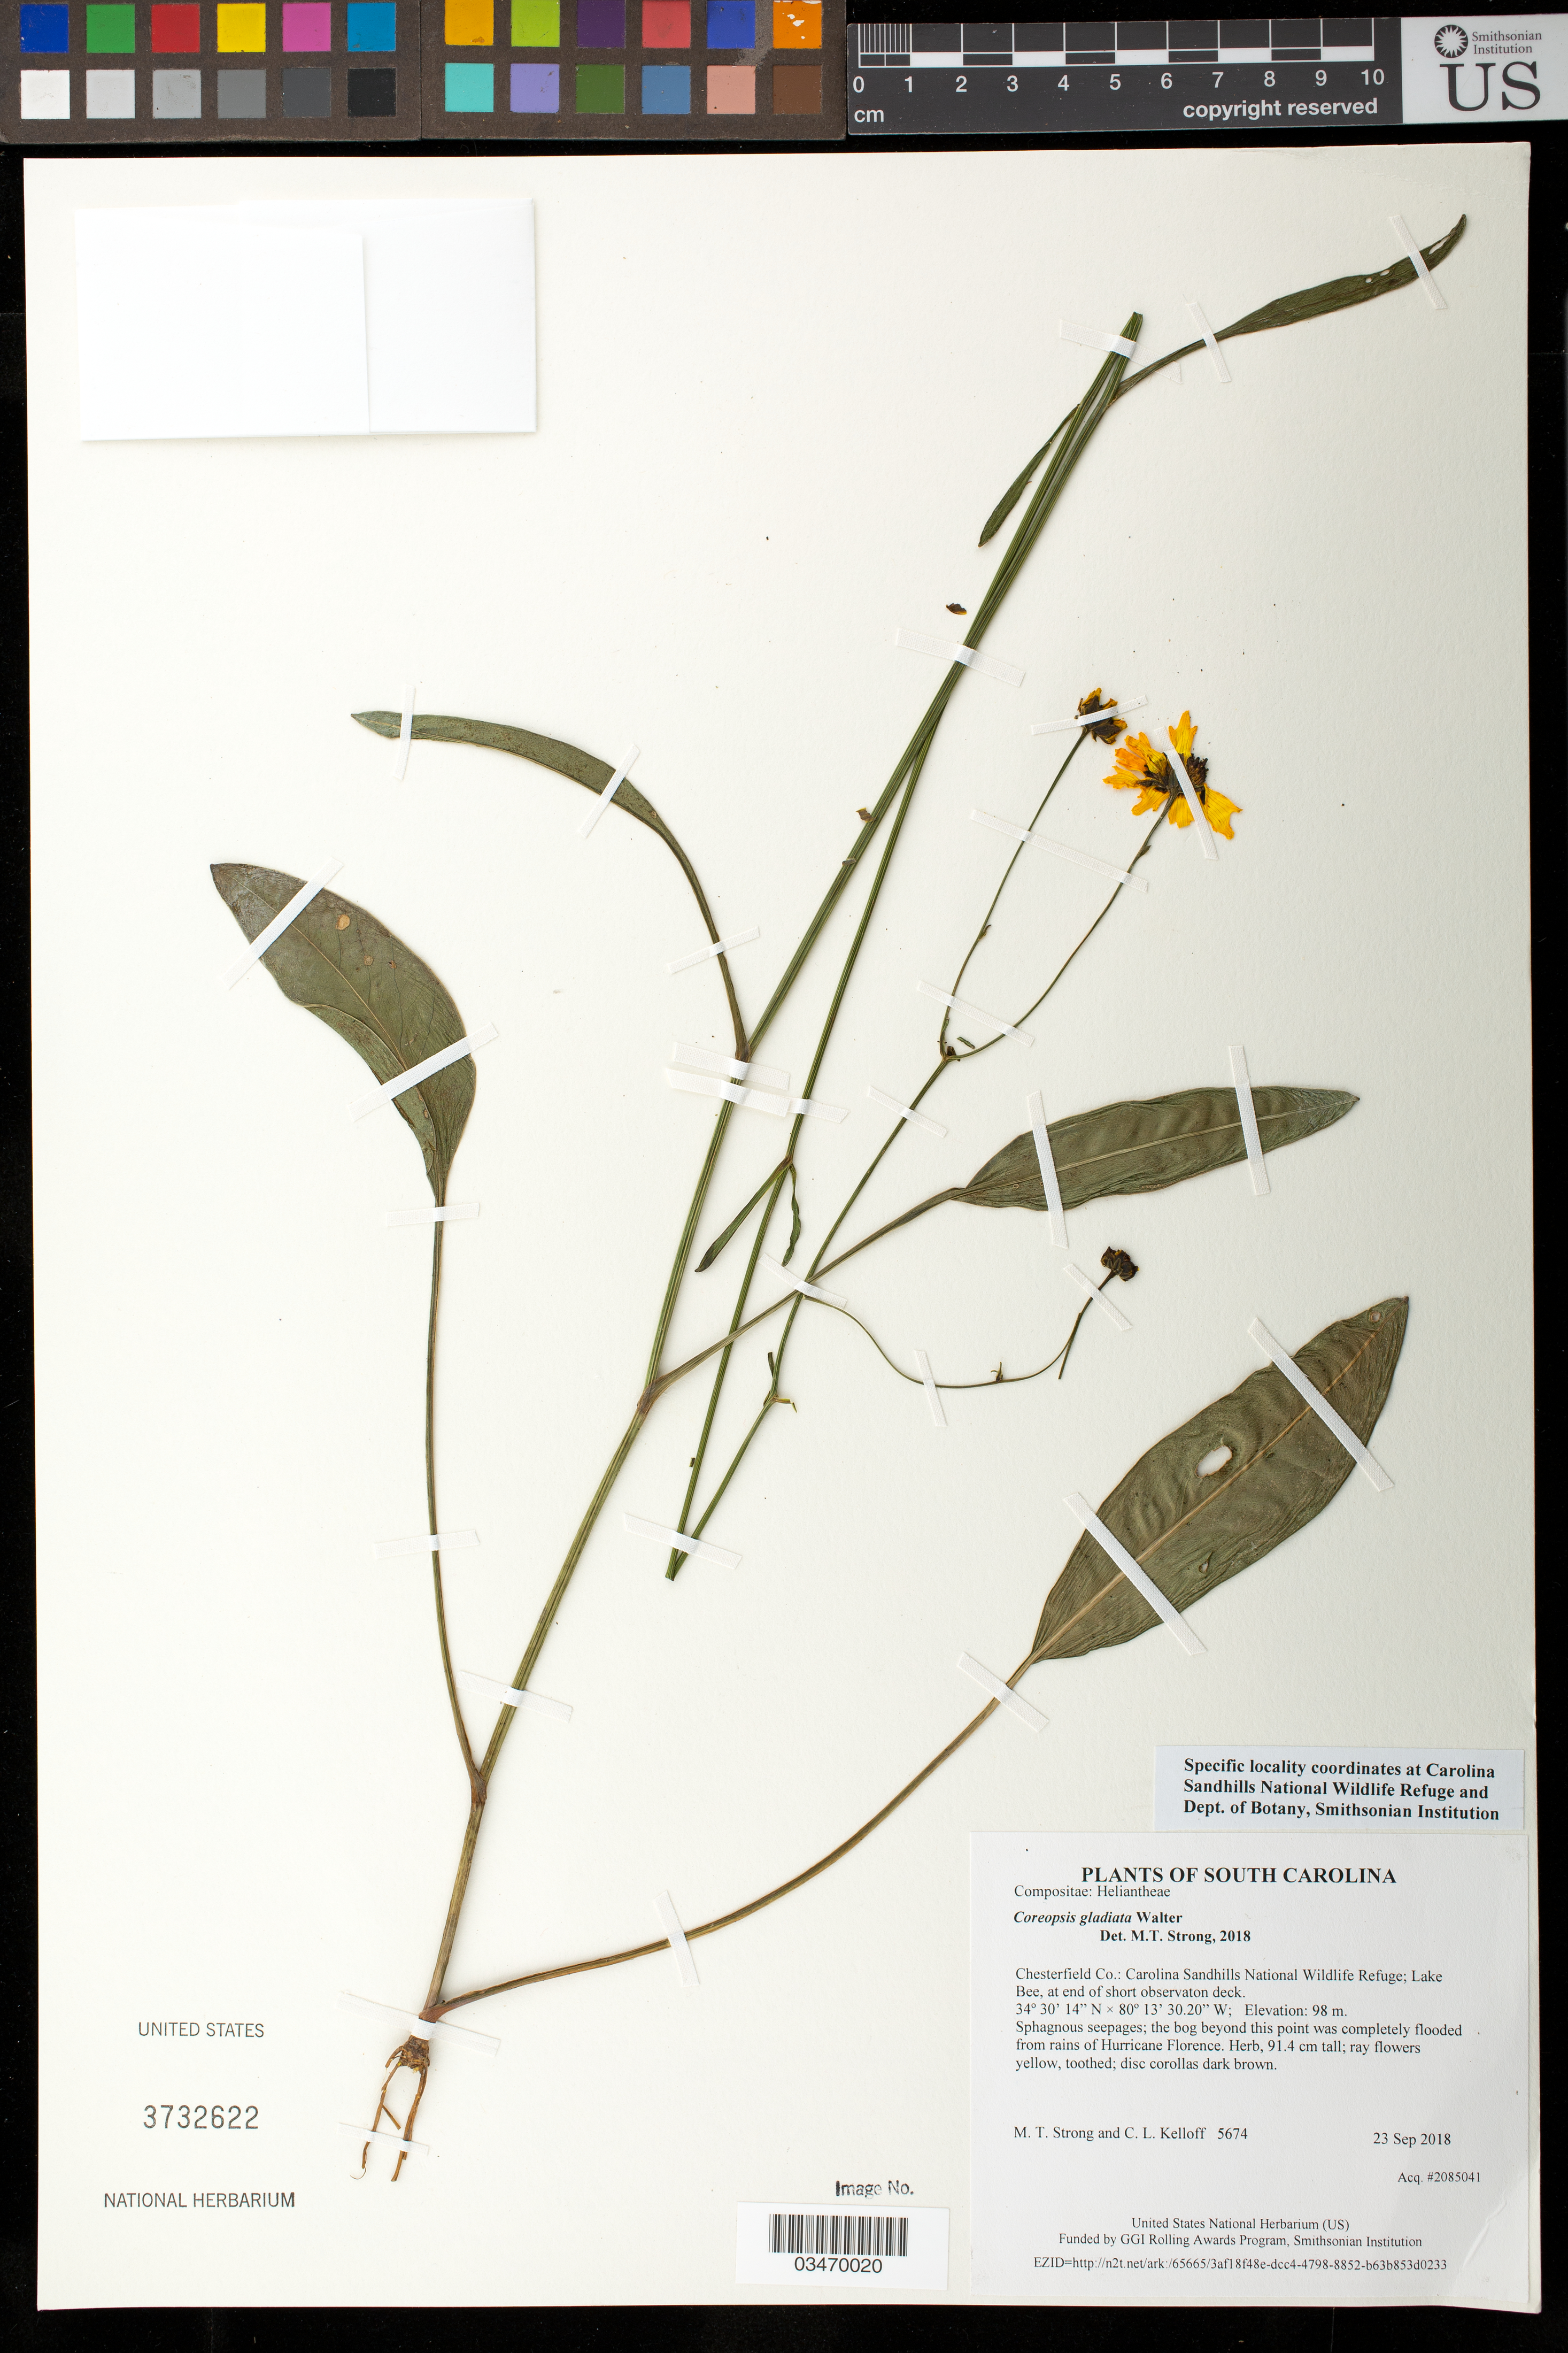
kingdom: Plantae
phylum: Tracheophyta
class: Magnoliopsida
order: Asterales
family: Asteraceae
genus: Coreopsis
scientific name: Coreopsis gladiata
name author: Walter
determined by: Strong, M. T., (US), Smithsonian Institution - National Museum of Natural History (UNITED STATES)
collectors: M. T. Strong & C. L. Kelloff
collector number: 5674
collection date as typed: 23 Sep 2018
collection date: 2018-09-23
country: United States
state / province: South Carolina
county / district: Chesterfield Co.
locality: Carolina Sandhills National Wildlife Refuge; Lake Bee, at end of short observaton deck.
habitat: Sphagnous seepages; the bog beyond this point was completely flooded from rains of Hurricane Florence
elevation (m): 98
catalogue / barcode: US 3732622